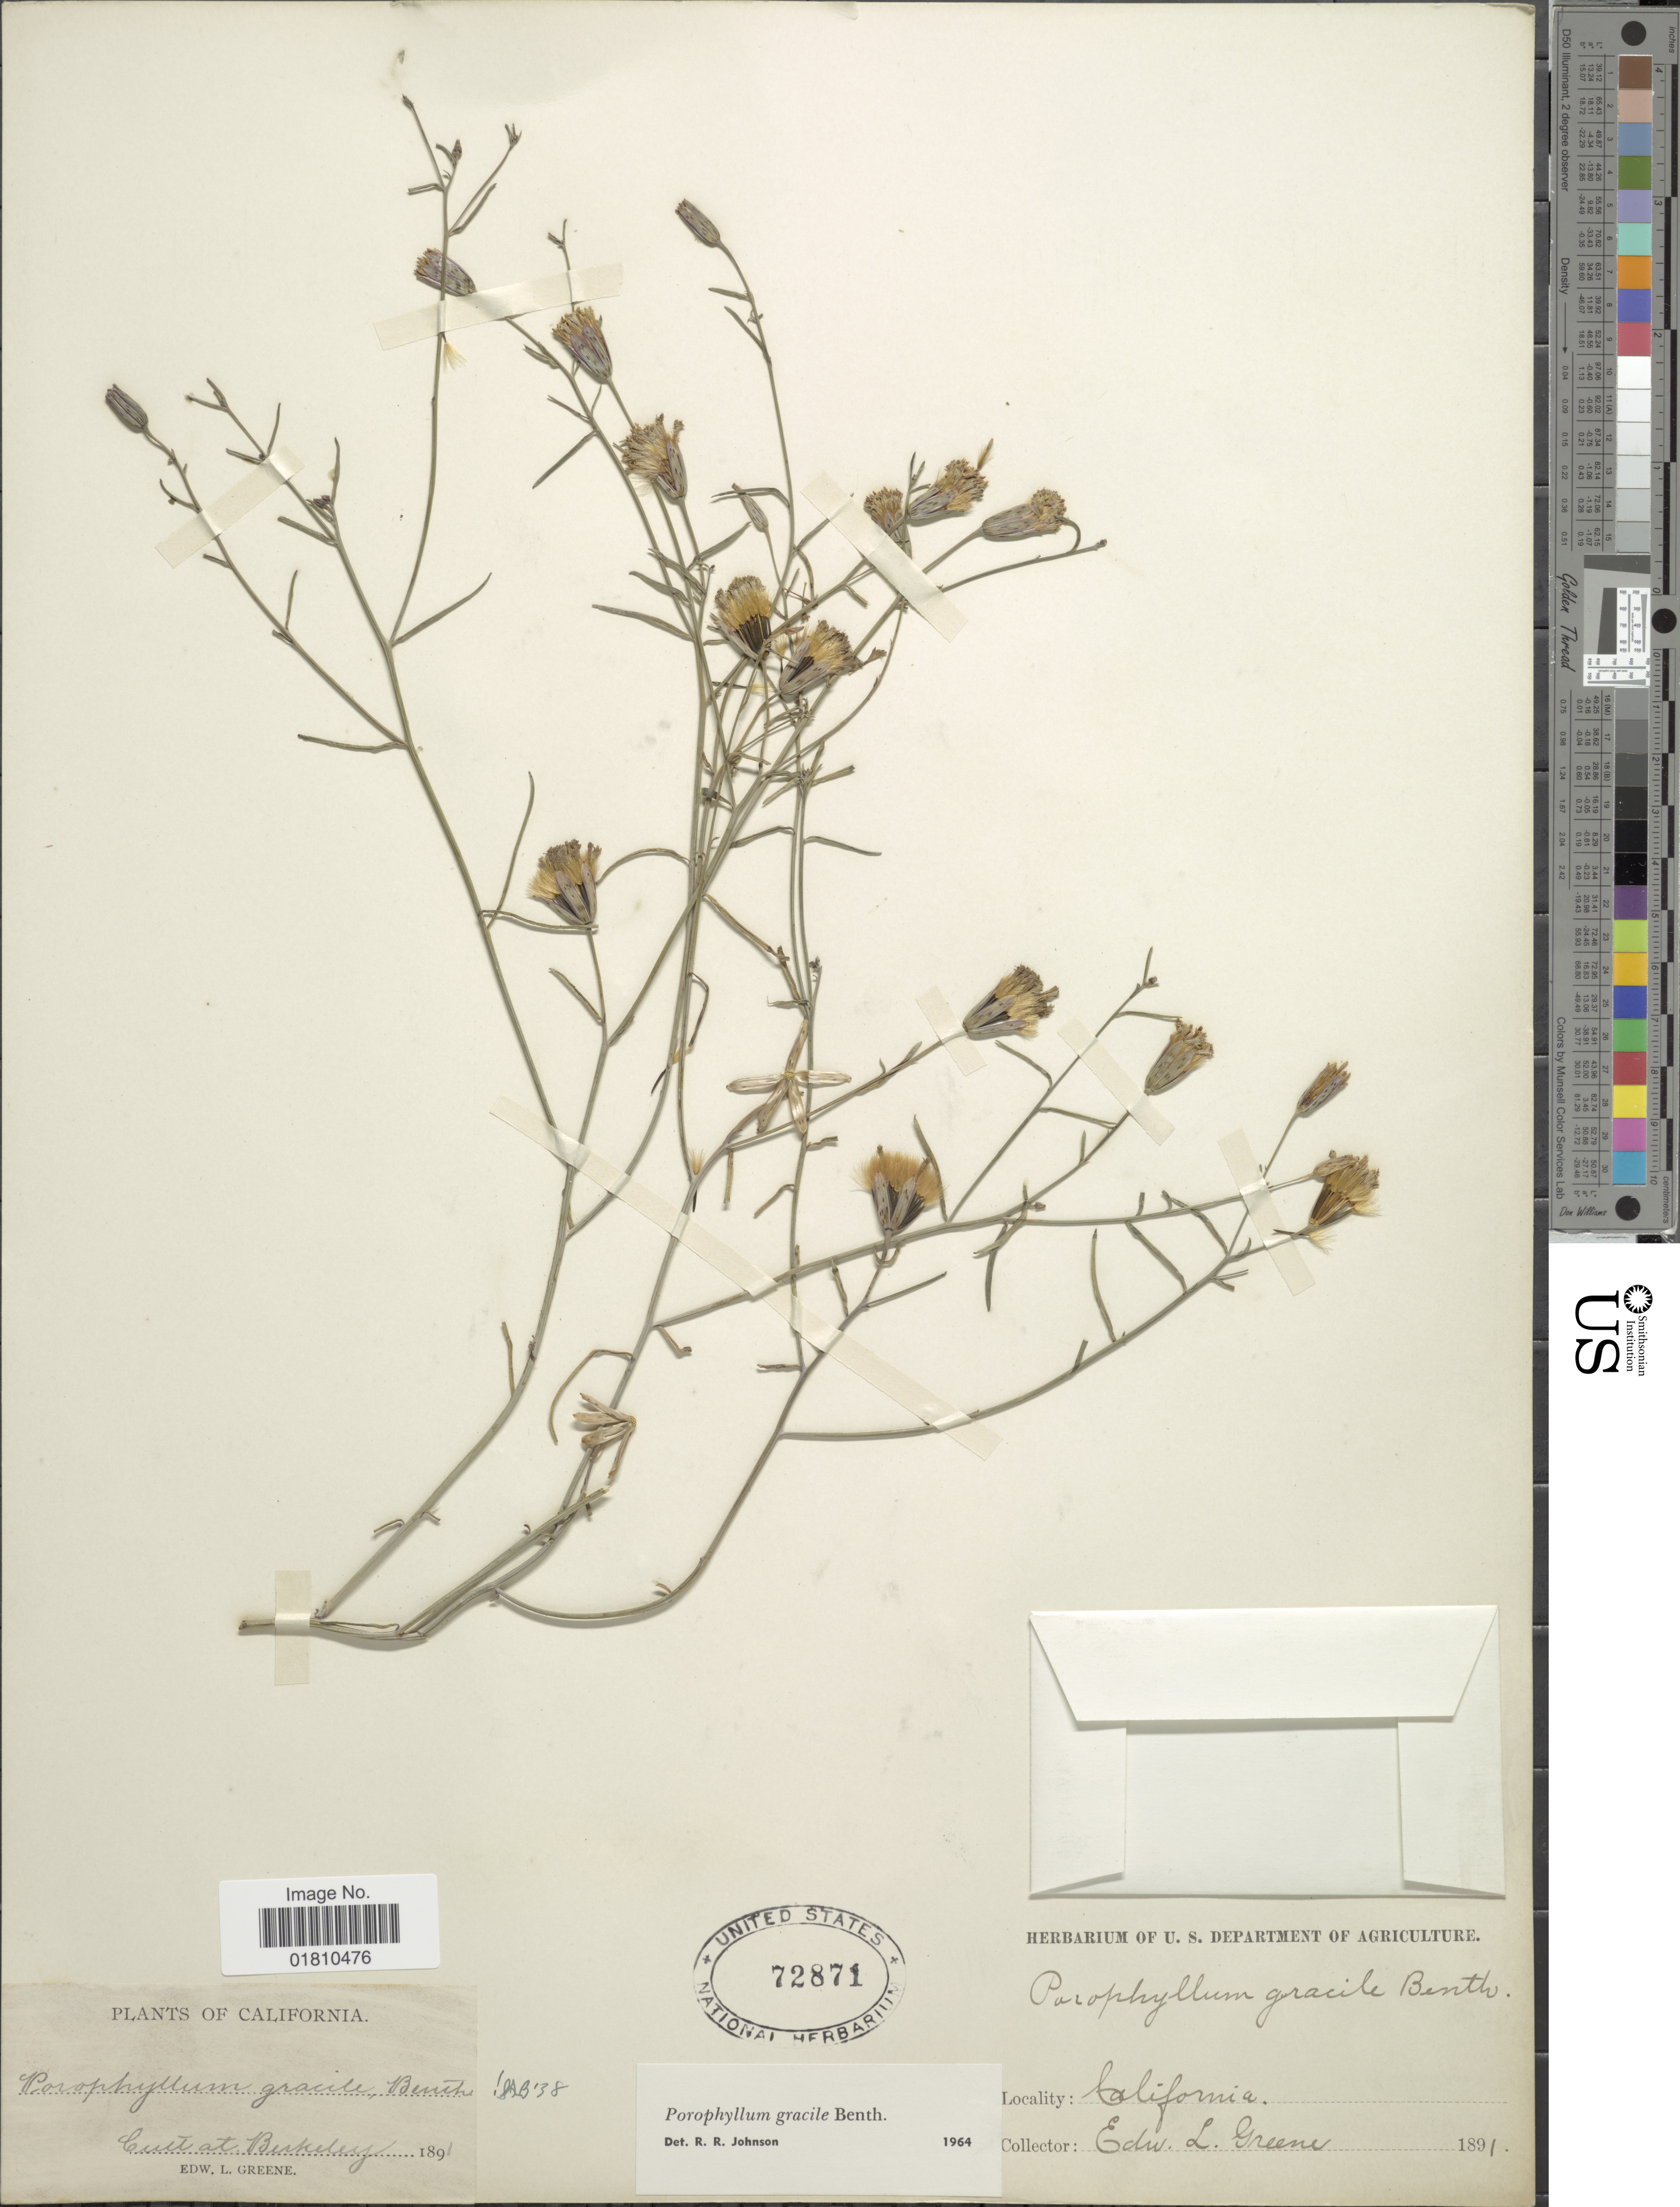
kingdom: Plantae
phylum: Tracheophyta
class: Magnoliopsida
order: Asterales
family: Asteraceae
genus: Porophyllum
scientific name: Porophyllum gracile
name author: Benth.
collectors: E. L. Greene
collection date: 1891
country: United States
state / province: California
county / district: Alameda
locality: Berkeley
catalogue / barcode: US 72871